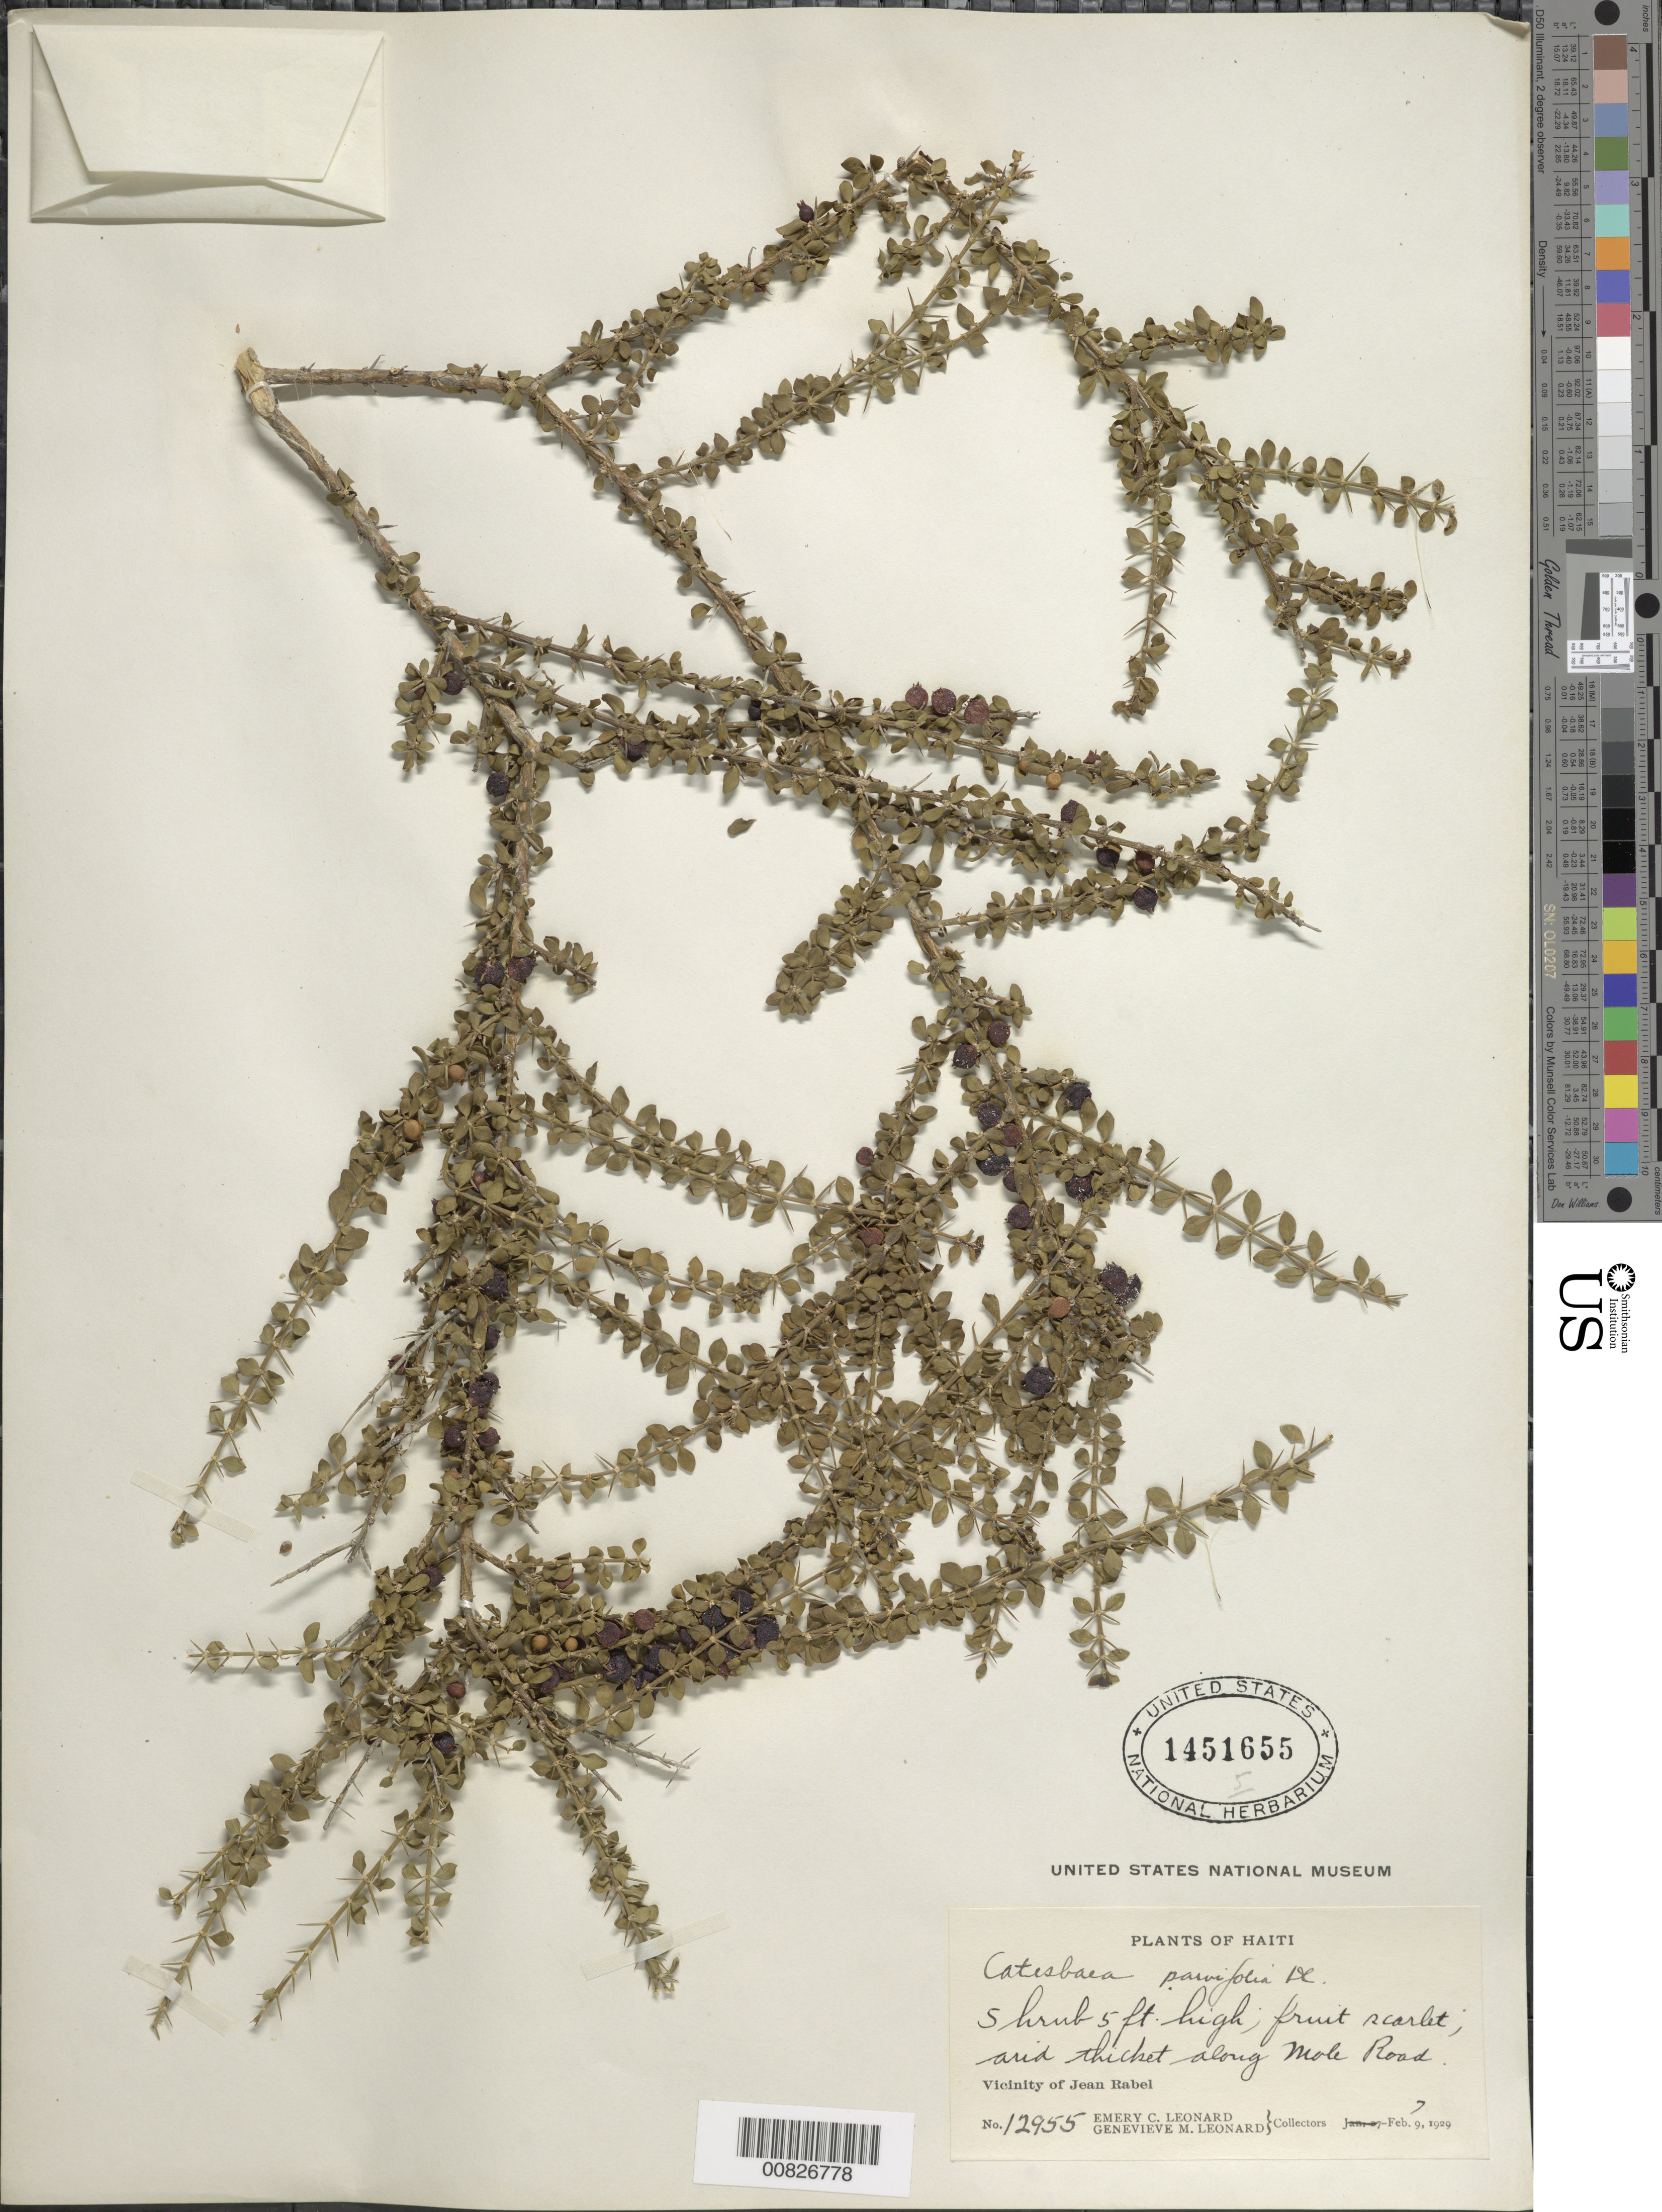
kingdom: Plantae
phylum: Tracheophyta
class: Magnoliopsida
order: Gentianales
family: Rubiaceae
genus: Catesbaea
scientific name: Catesbaea parviflora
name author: Sw.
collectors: E. C. Leonard & G. M. Leonard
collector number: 12955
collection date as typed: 07 Feb 1929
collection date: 1929-02-07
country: Haiti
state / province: Nord-Ouest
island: Hispaniola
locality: Vicinity of Jean Rabel, along Mole Road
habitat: Arid thicket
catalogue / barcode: US 1451655